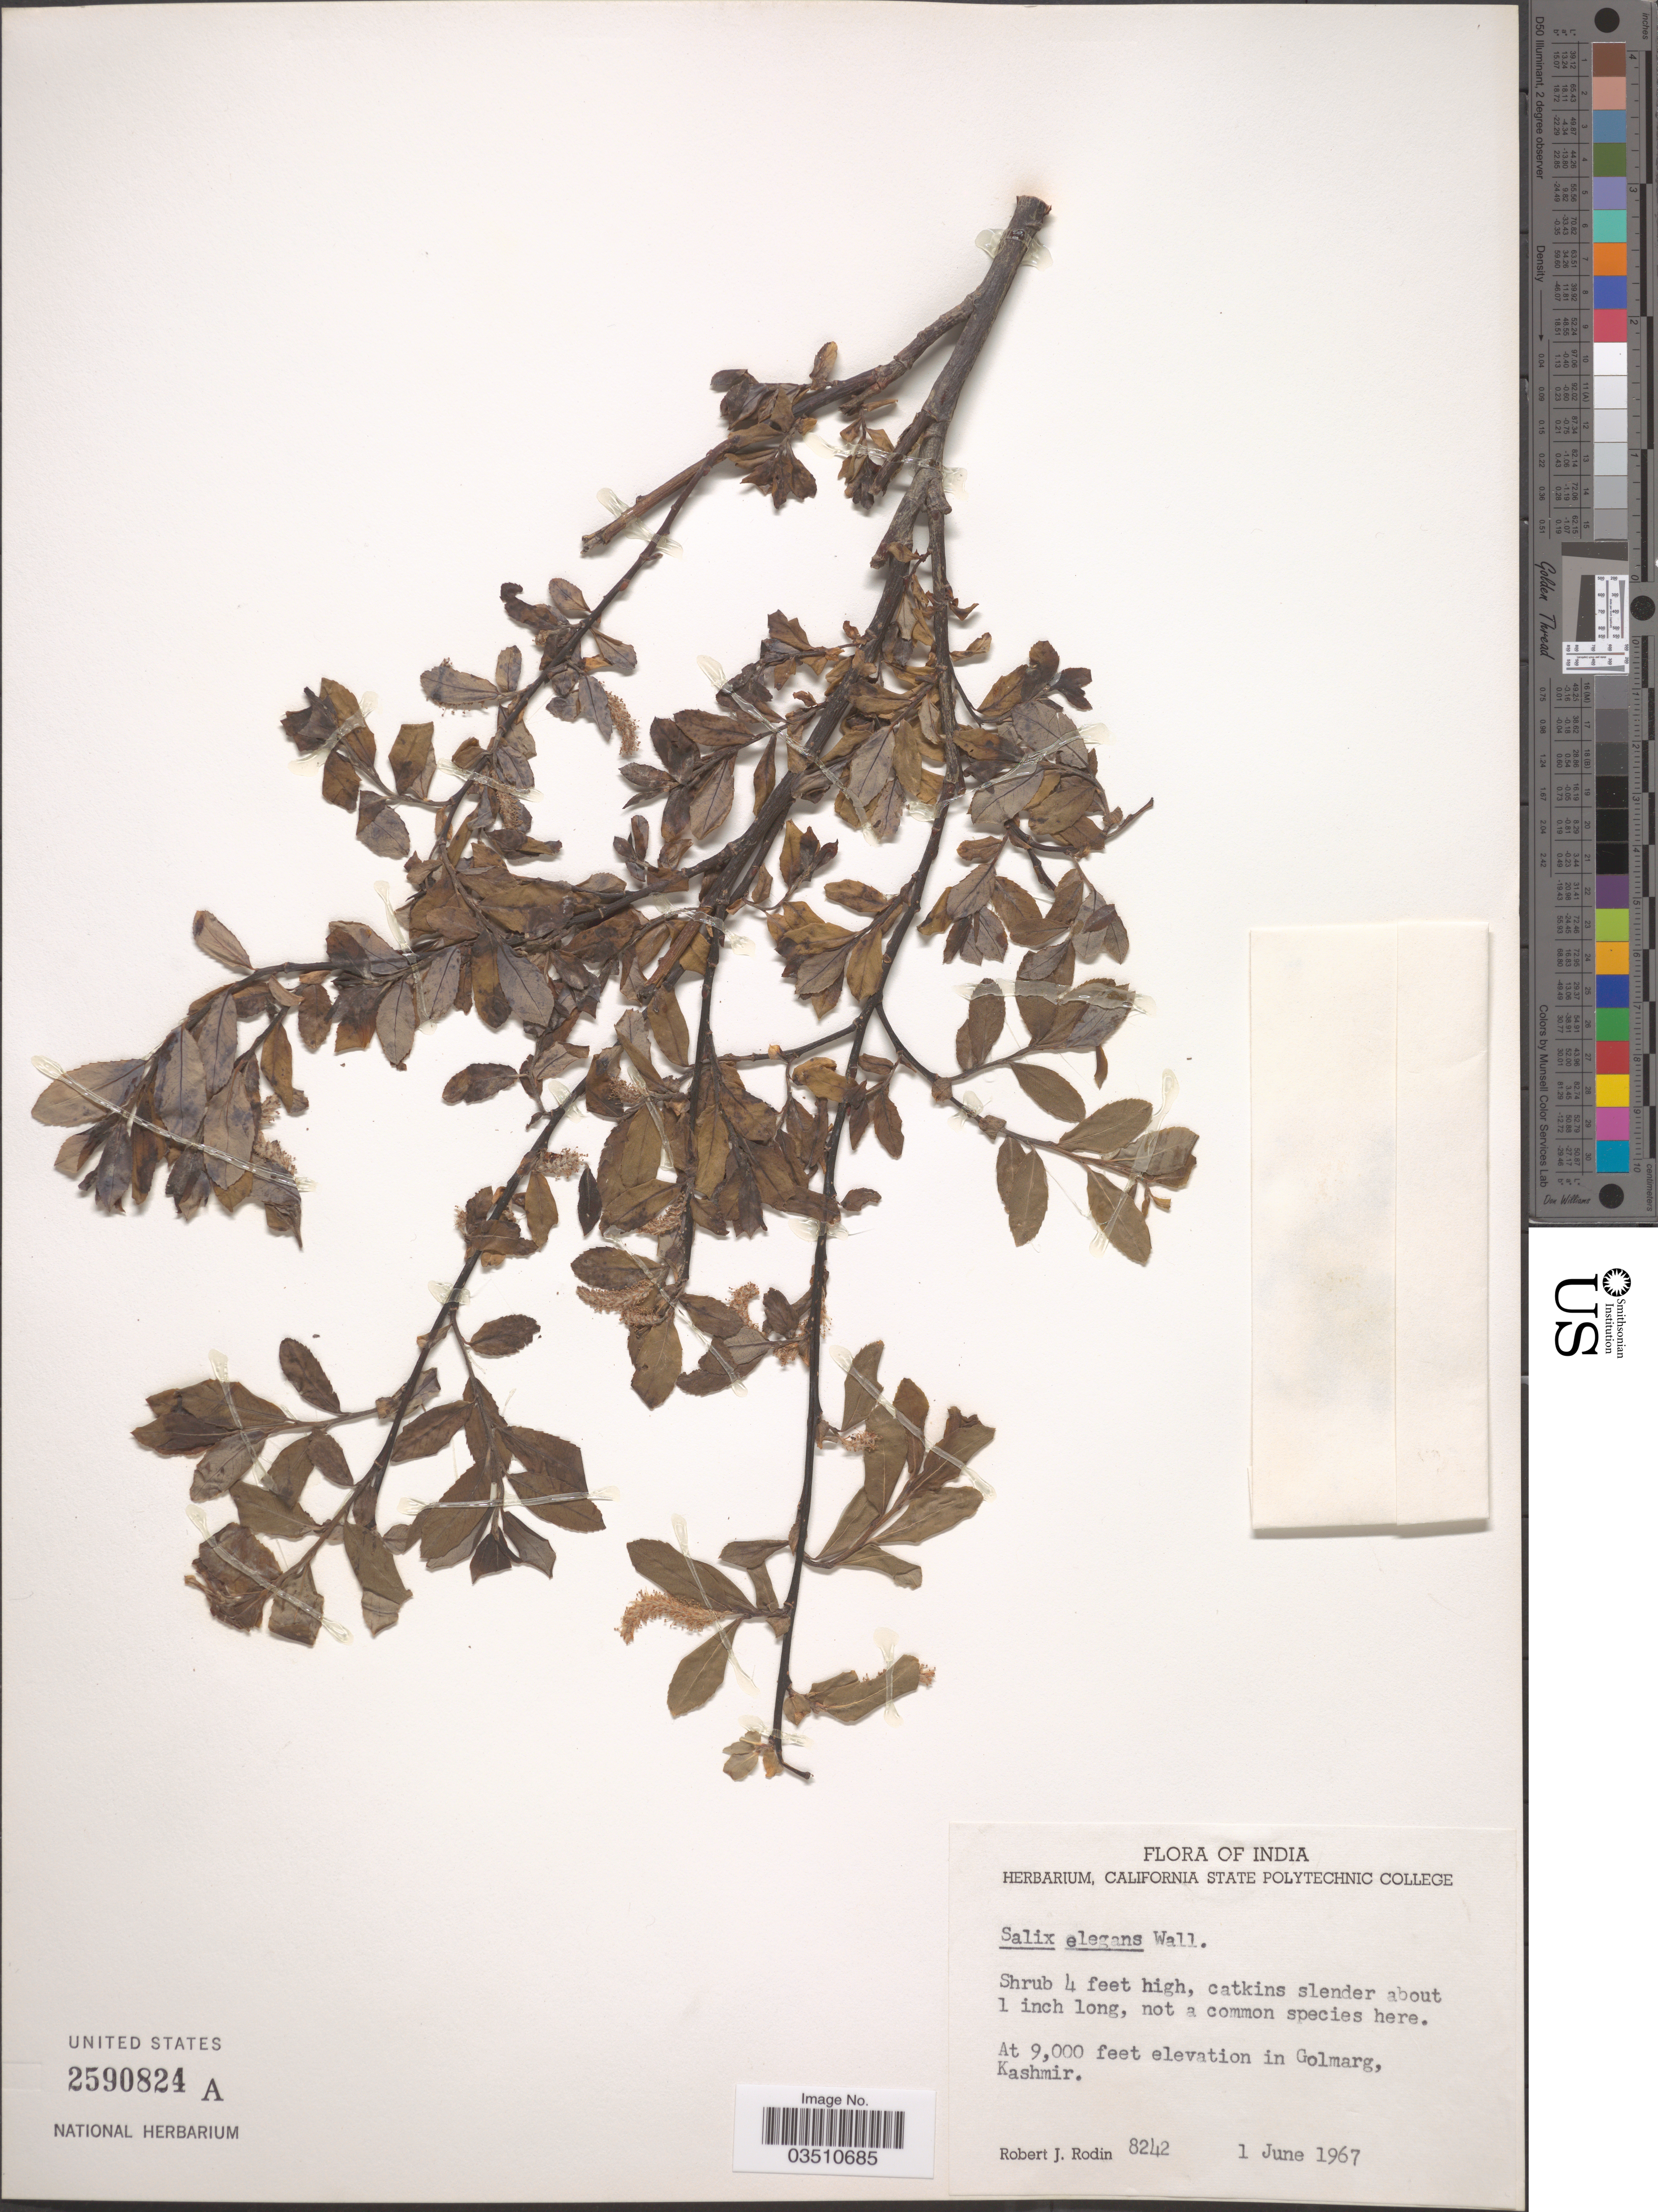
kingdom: Plantae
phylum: Tracheophyta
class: Magnoliopsida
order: Malpighiales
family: Salicaceae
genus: Salix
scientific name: Salix elegans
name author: Wall. ex Andersson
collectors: R. J. Rodin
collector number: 8242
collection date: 1967-06-01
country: India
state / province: Jammu and Kashmir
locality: Golmarg, Kashmir.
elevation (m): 2743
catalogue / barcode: US 2590824A